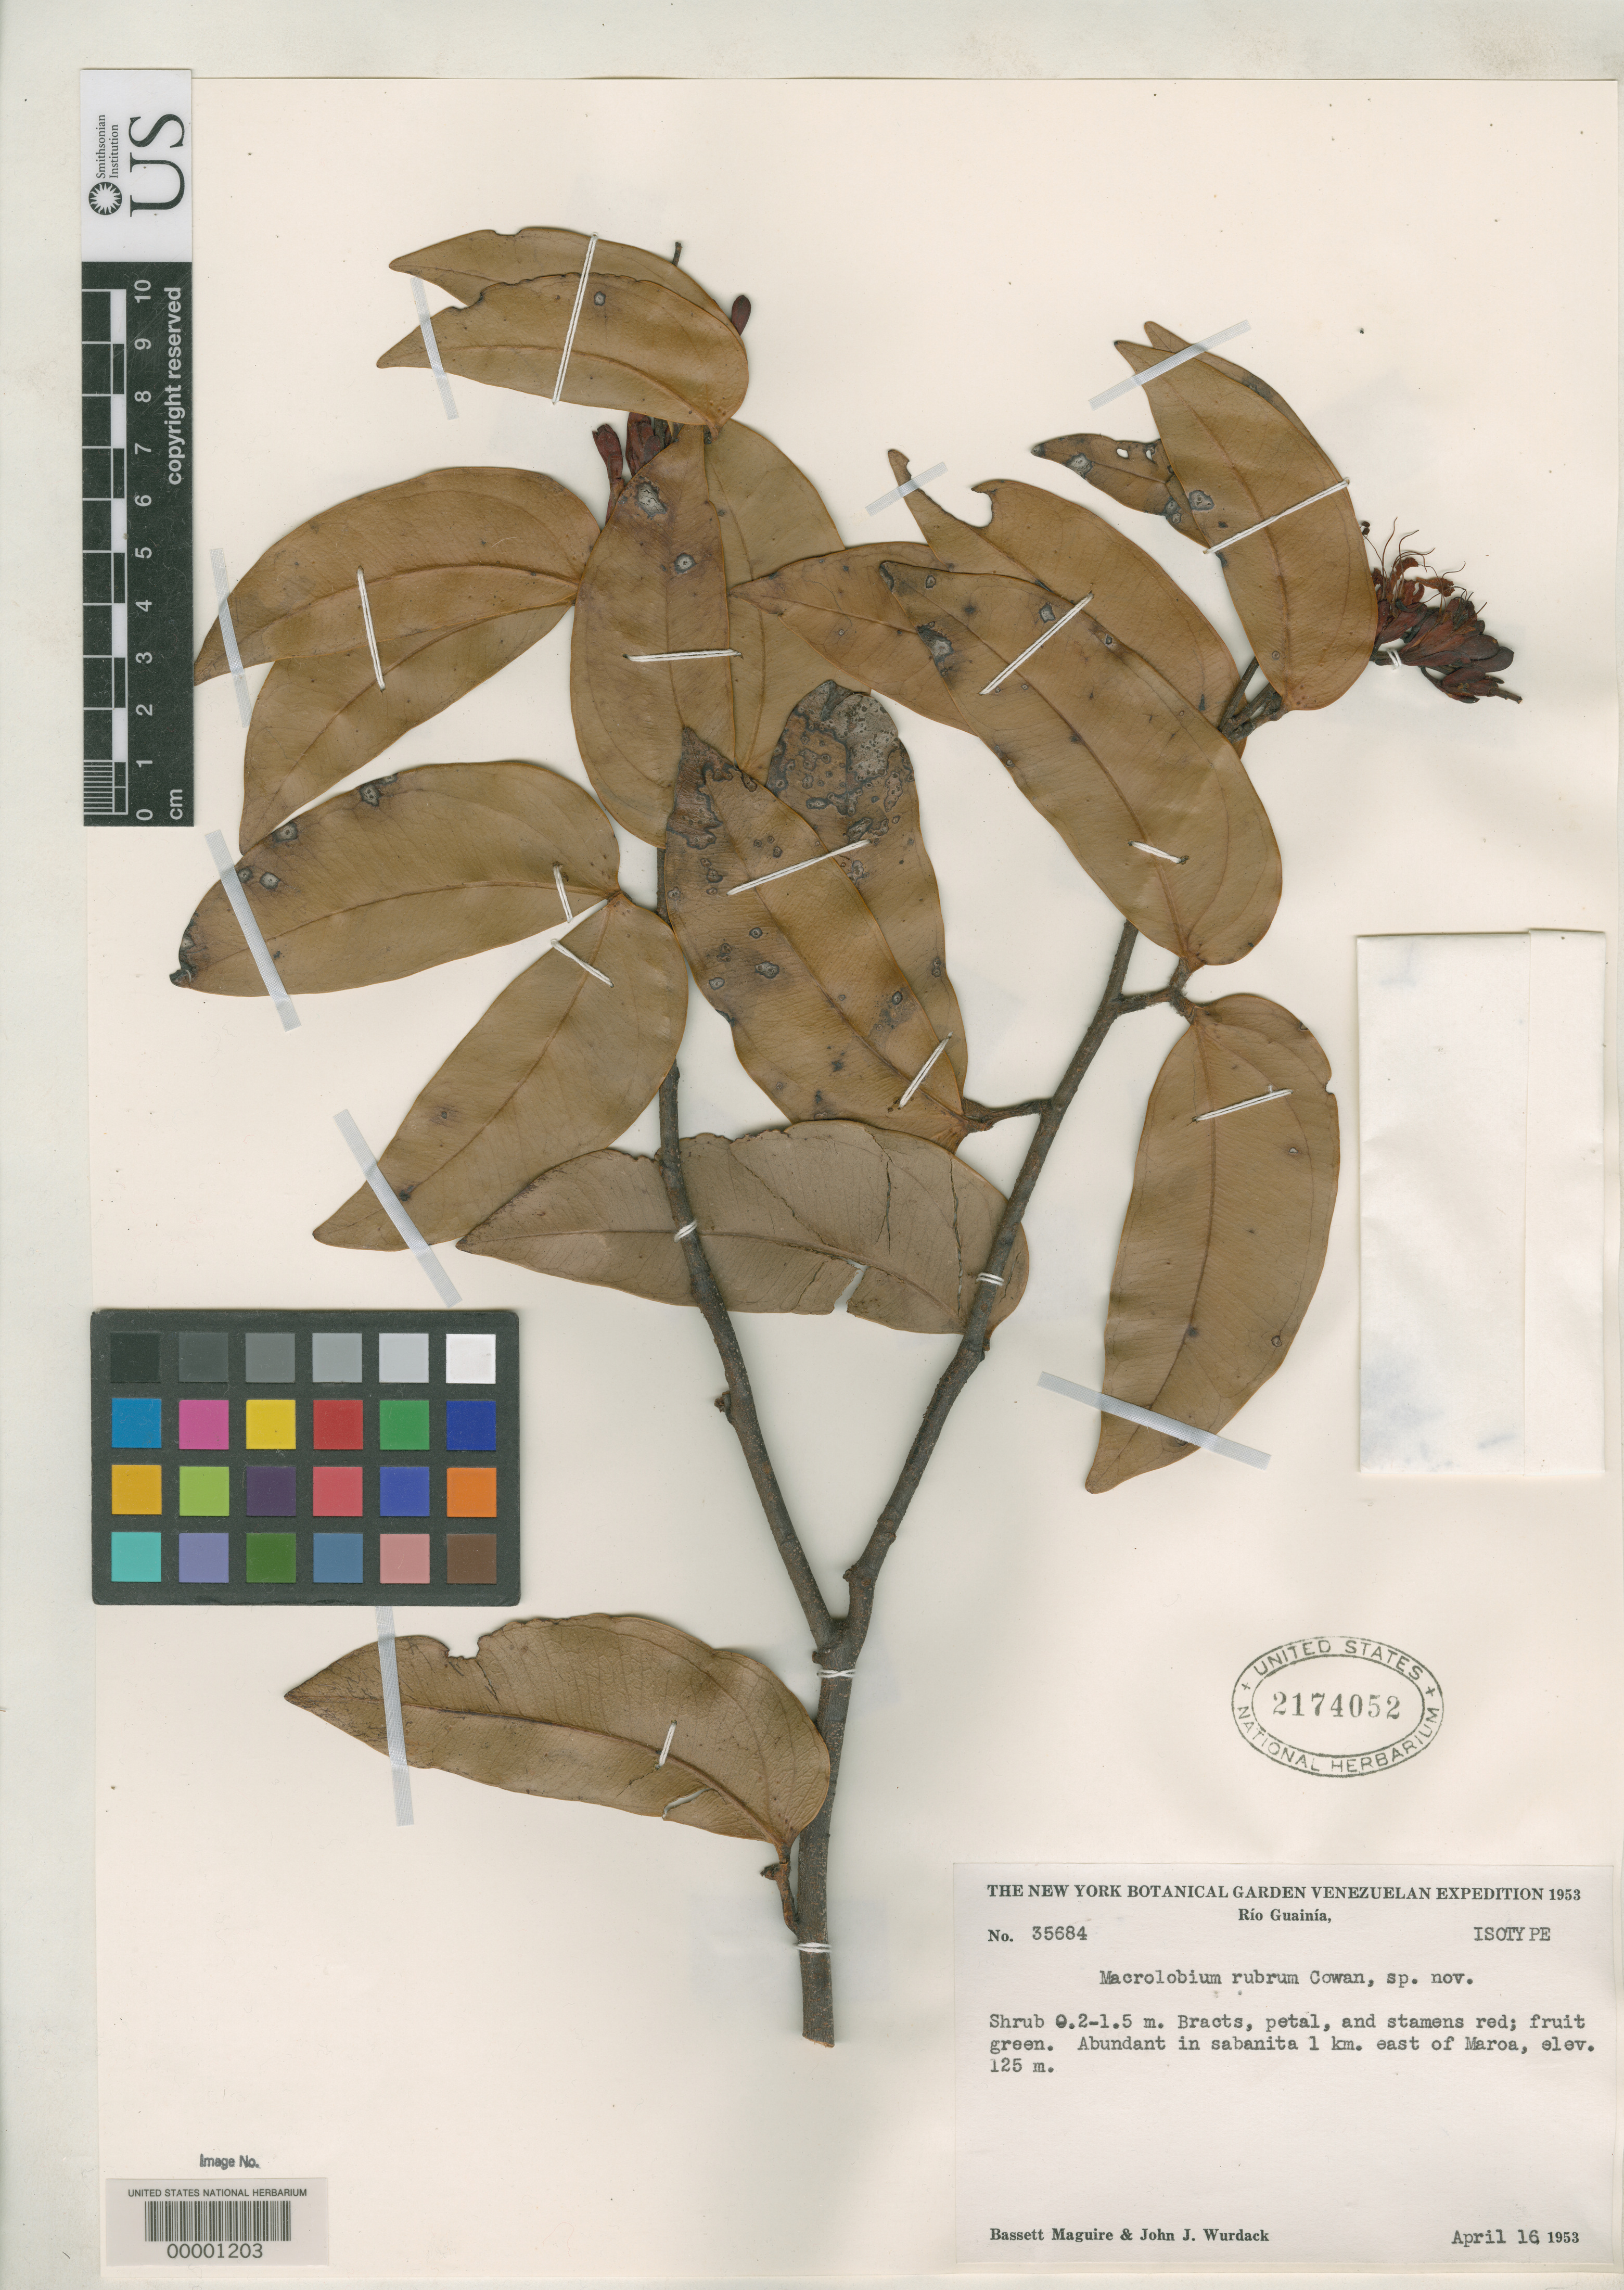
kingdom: Plantae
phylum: Tracheophyta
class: Magnoliopsida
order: Fabales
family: Fabaceae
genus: Macrolobium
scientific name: Macrolobium rubrum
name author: R.S. Cowan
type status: Isotype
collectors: B. Maguire & J. J. Wurdack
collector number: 35684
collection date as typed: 16 Apr 1953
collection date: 1953-04-16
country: Venezuela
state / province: Amazonas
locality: Rio Guainia, 1 km. E of Maroa.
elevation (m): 125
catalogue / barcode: US 2174052